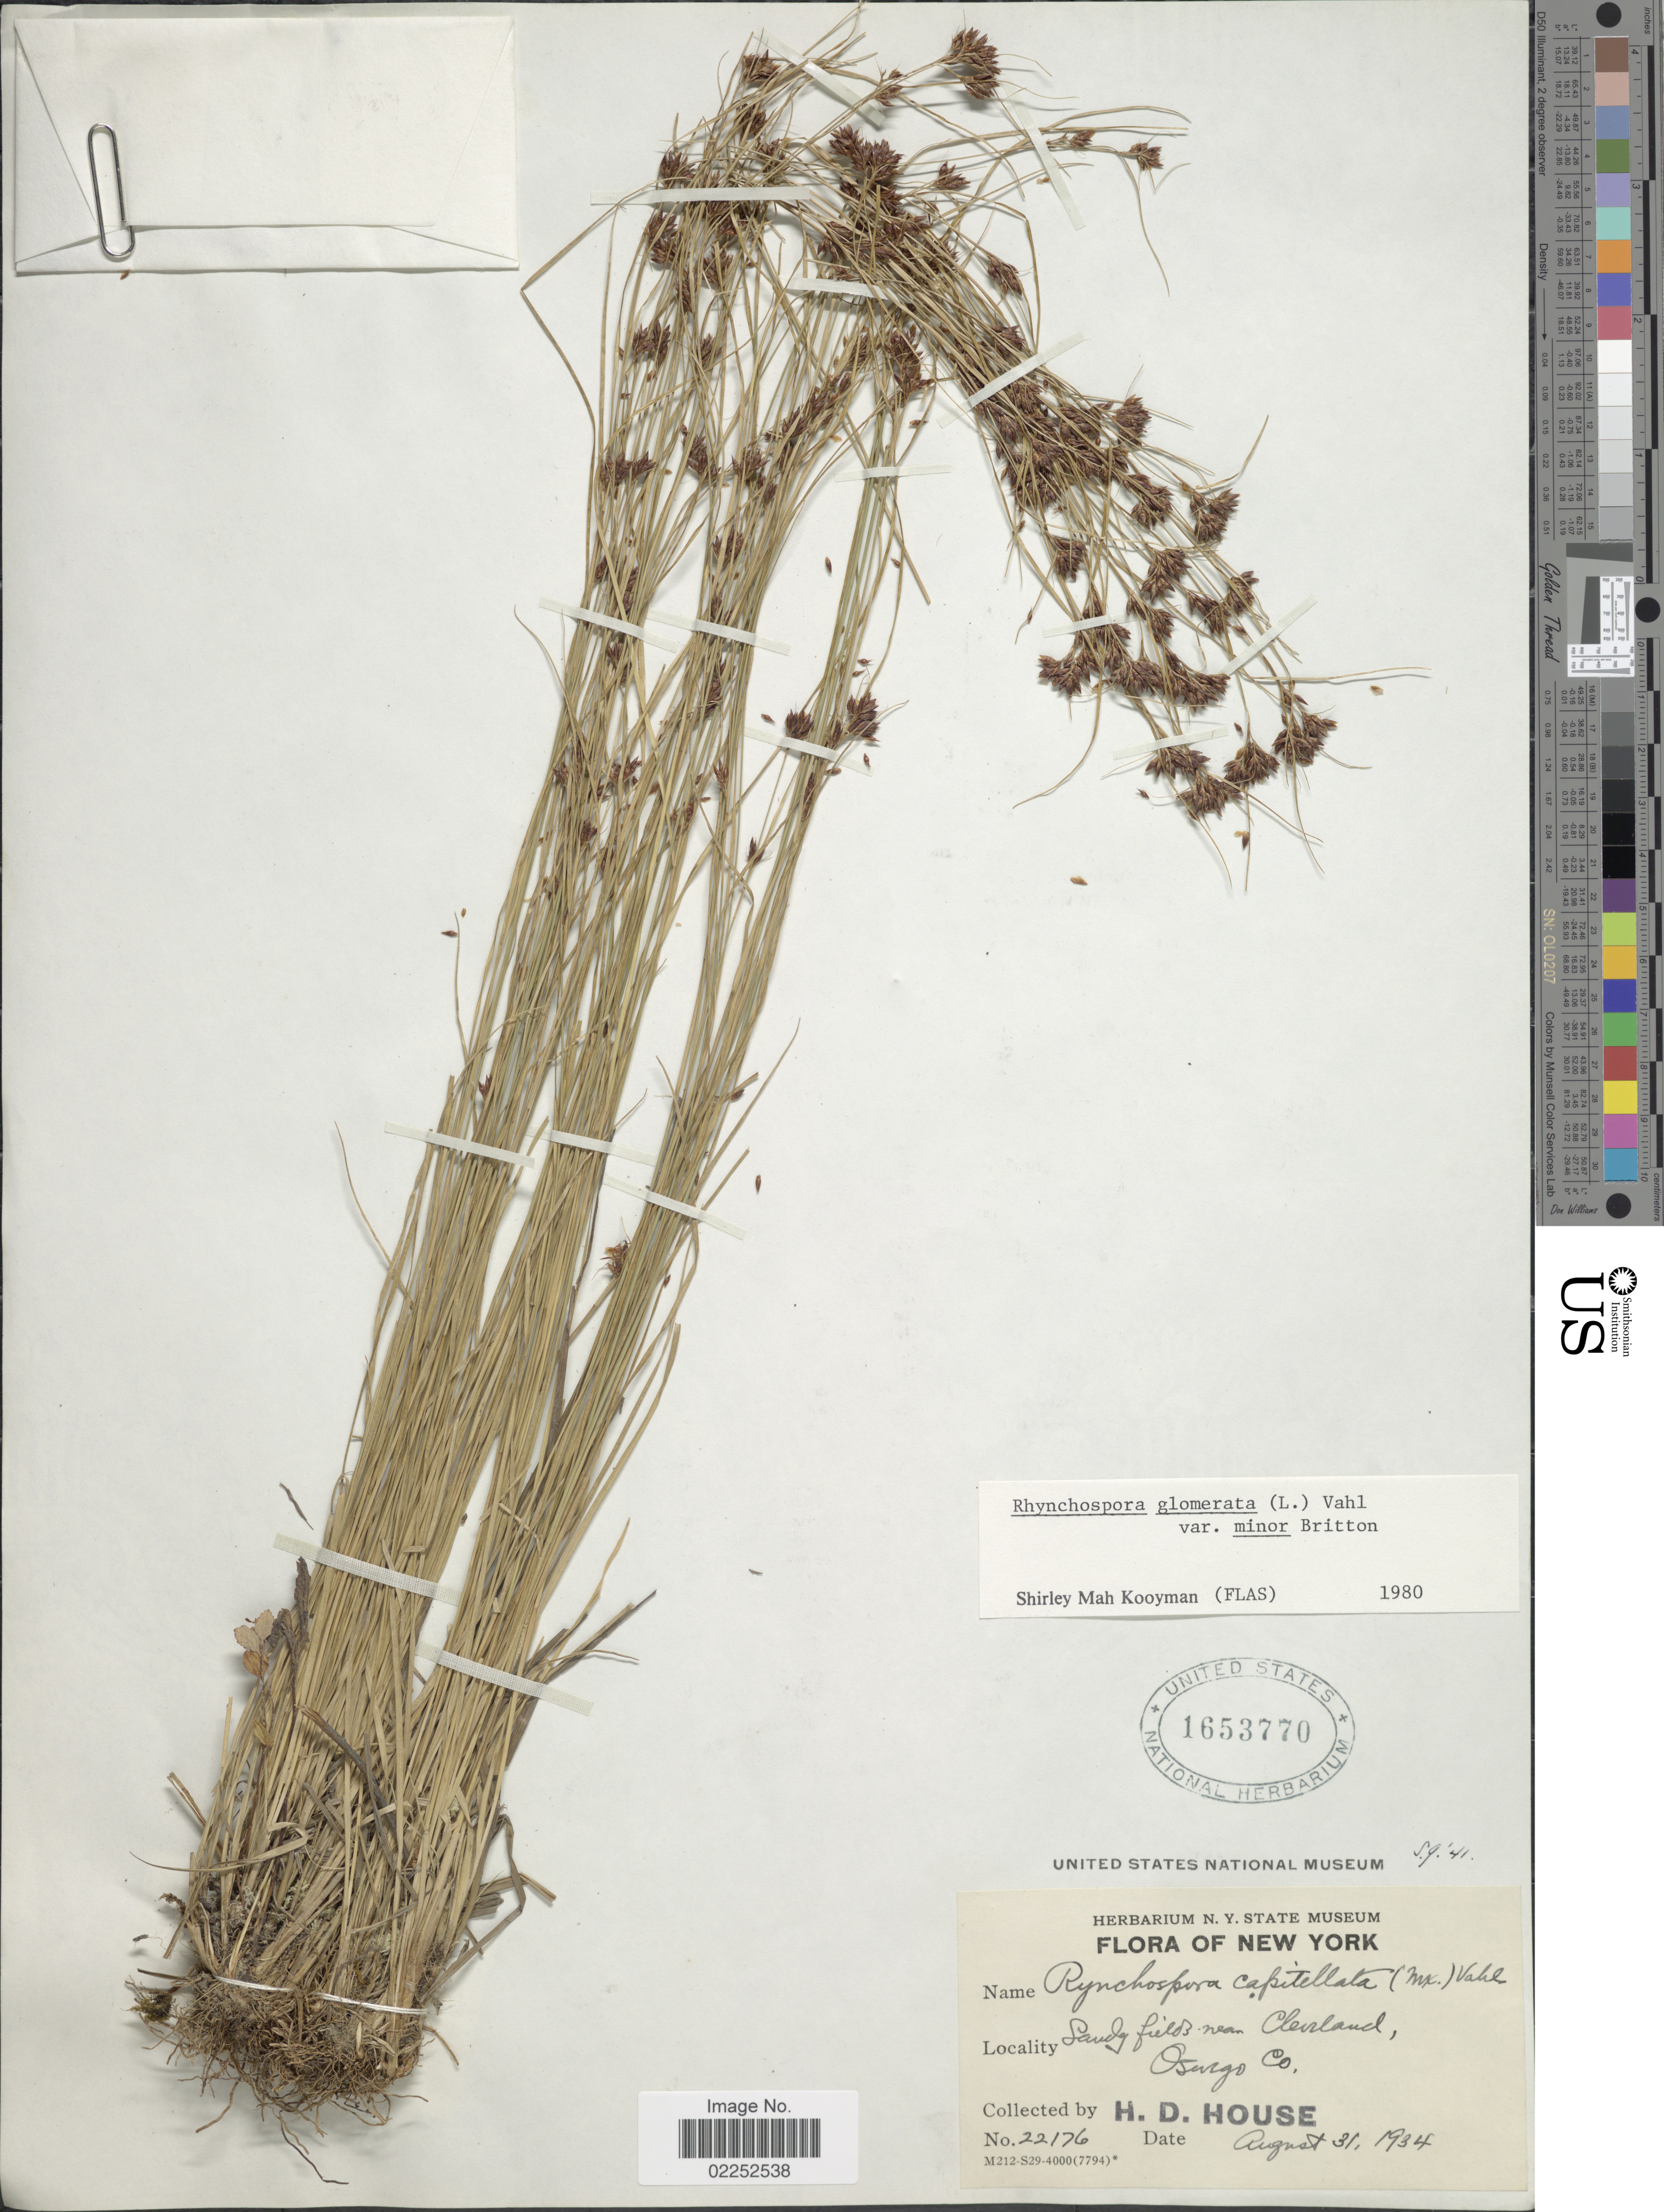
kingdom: Plantae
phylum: Tracheophyta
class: Liliopsida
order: Poales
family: Cyperaceae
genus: Rhynchospora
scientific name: Rhynchospora capitellata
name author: (Michx.) Vahl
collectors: H. D. House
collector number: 22176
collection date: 1934-08-31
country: United States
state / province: New York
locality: Sandy fields near Cleveland, Oswego Co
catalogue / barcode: US 1653770